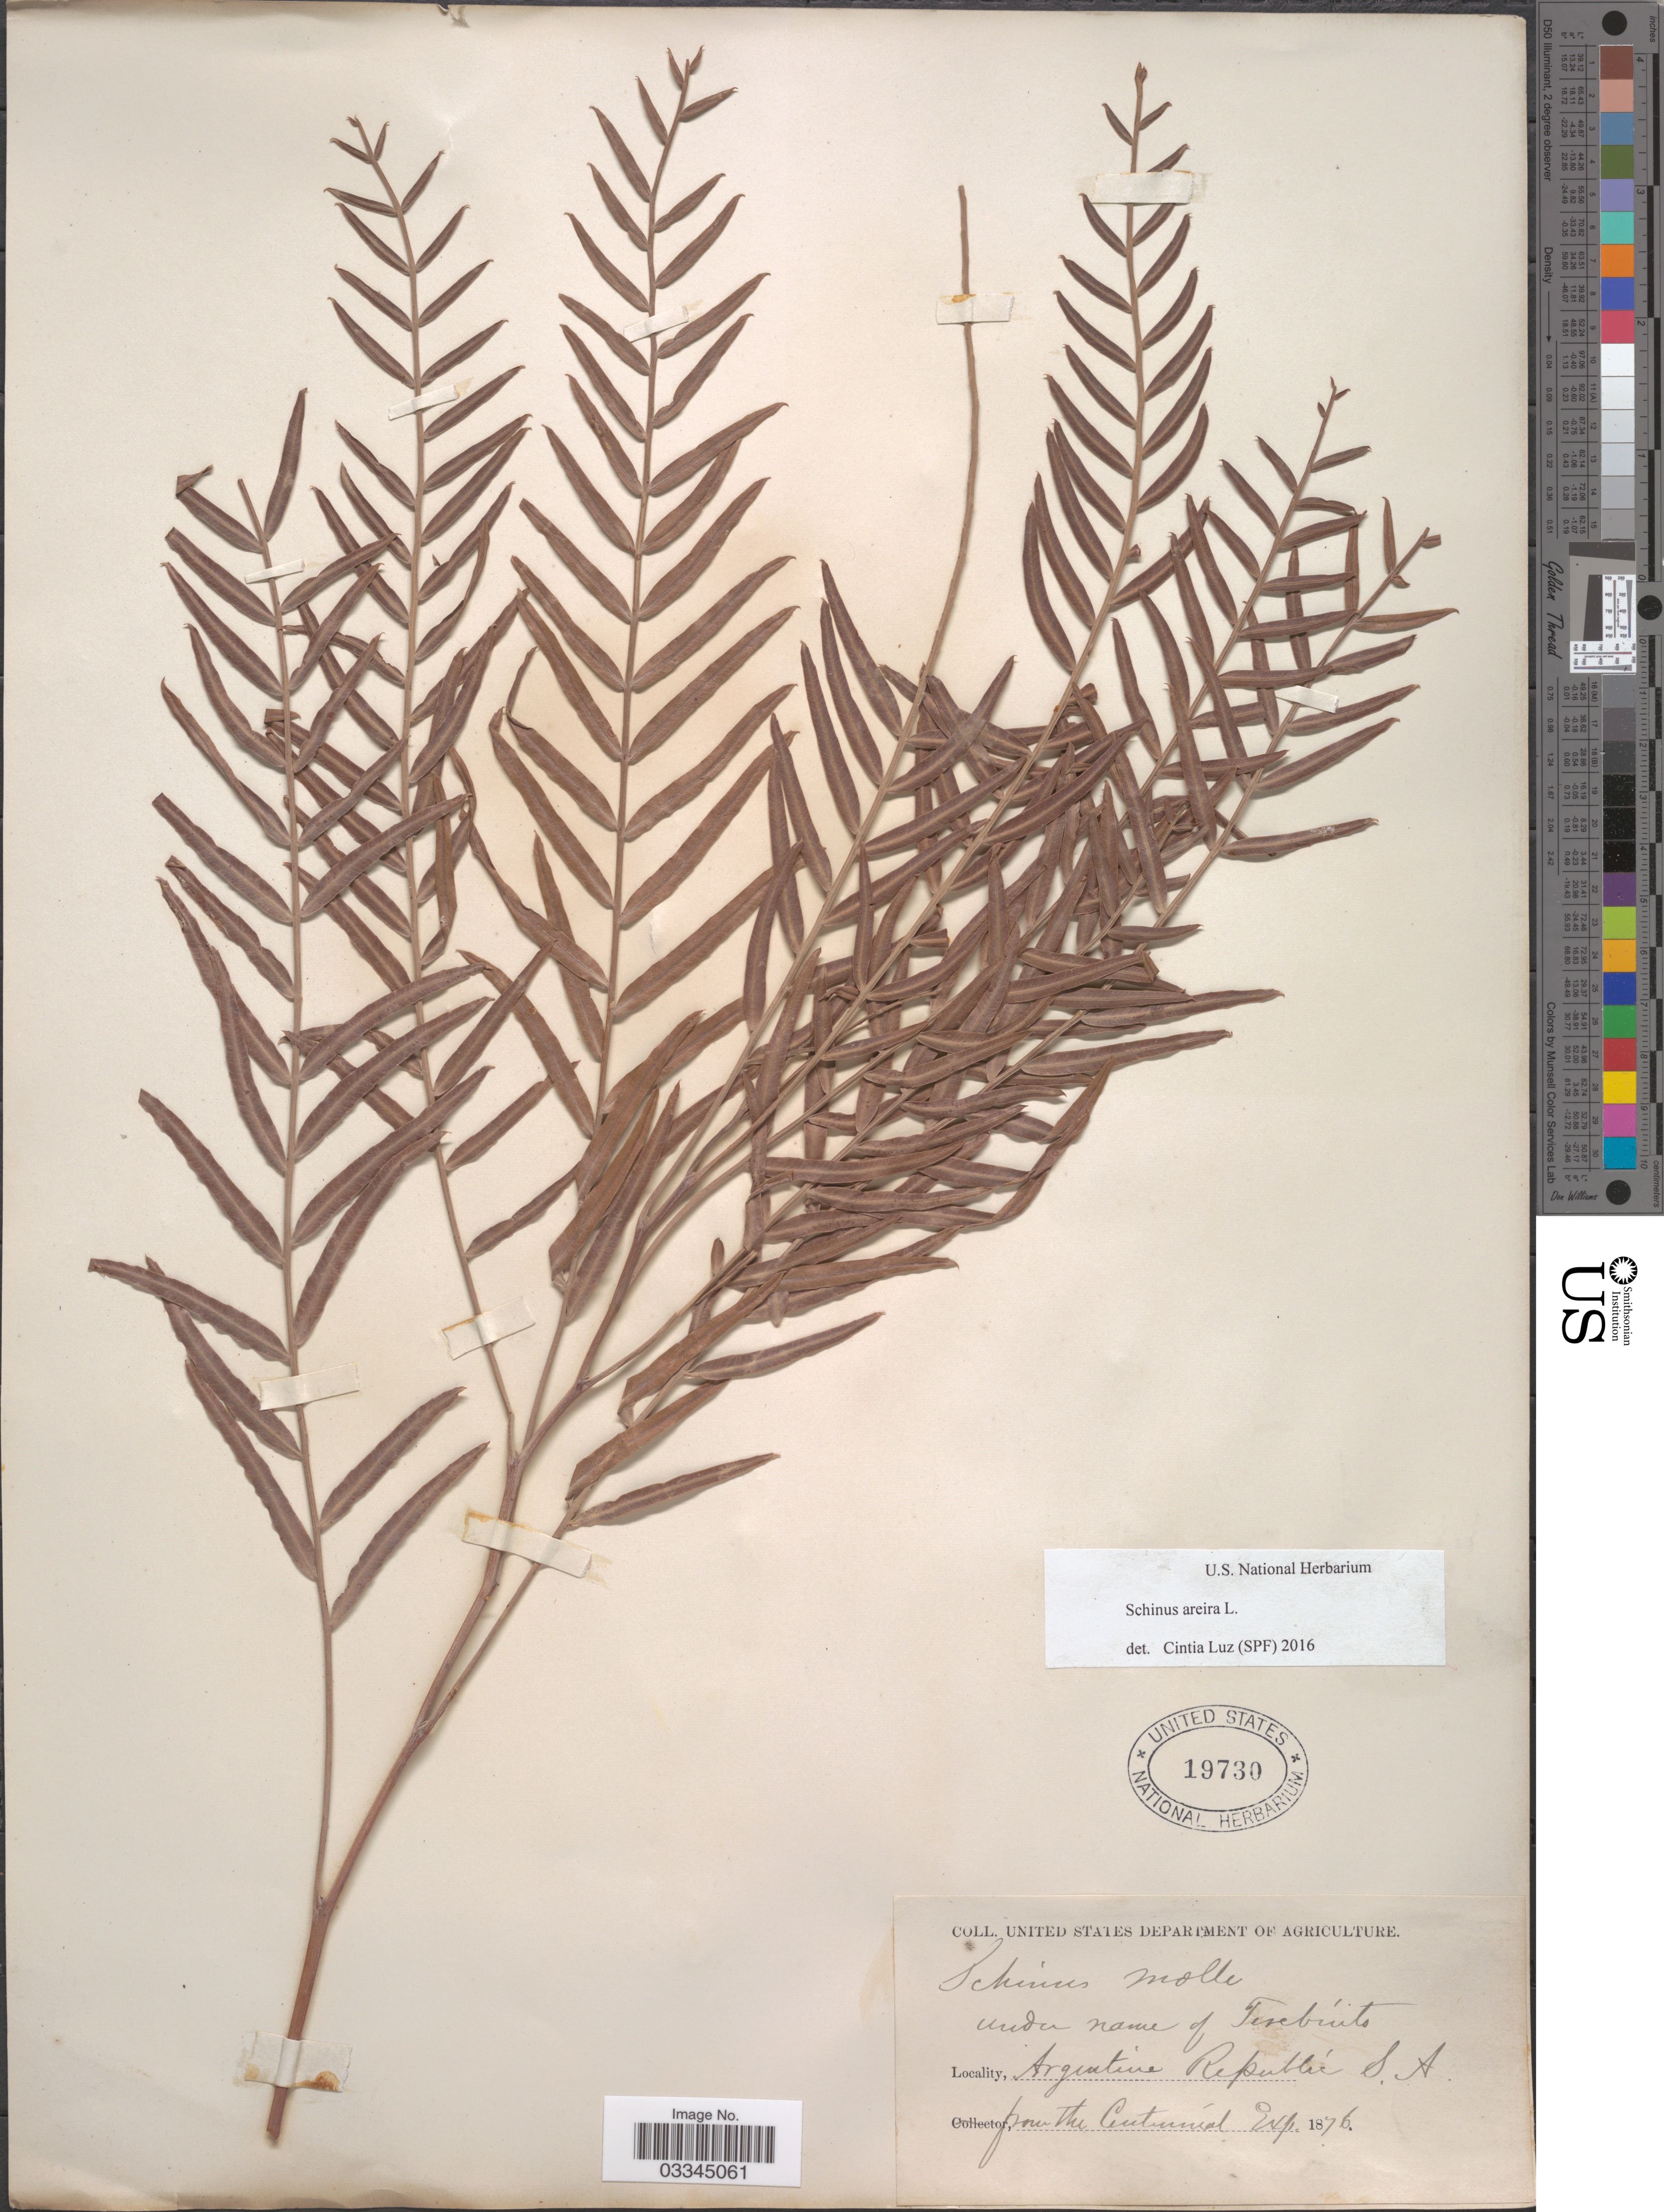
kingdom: Plantae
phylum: Tracheophyta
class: Magnoliopsida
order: Sapindales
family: Anacardiaceae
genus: Schinus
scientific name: Schinus areira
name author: L.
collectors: United States Department of Agriculture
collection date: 1876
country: Argentina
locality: Republic S.A.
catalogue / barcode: US 19730